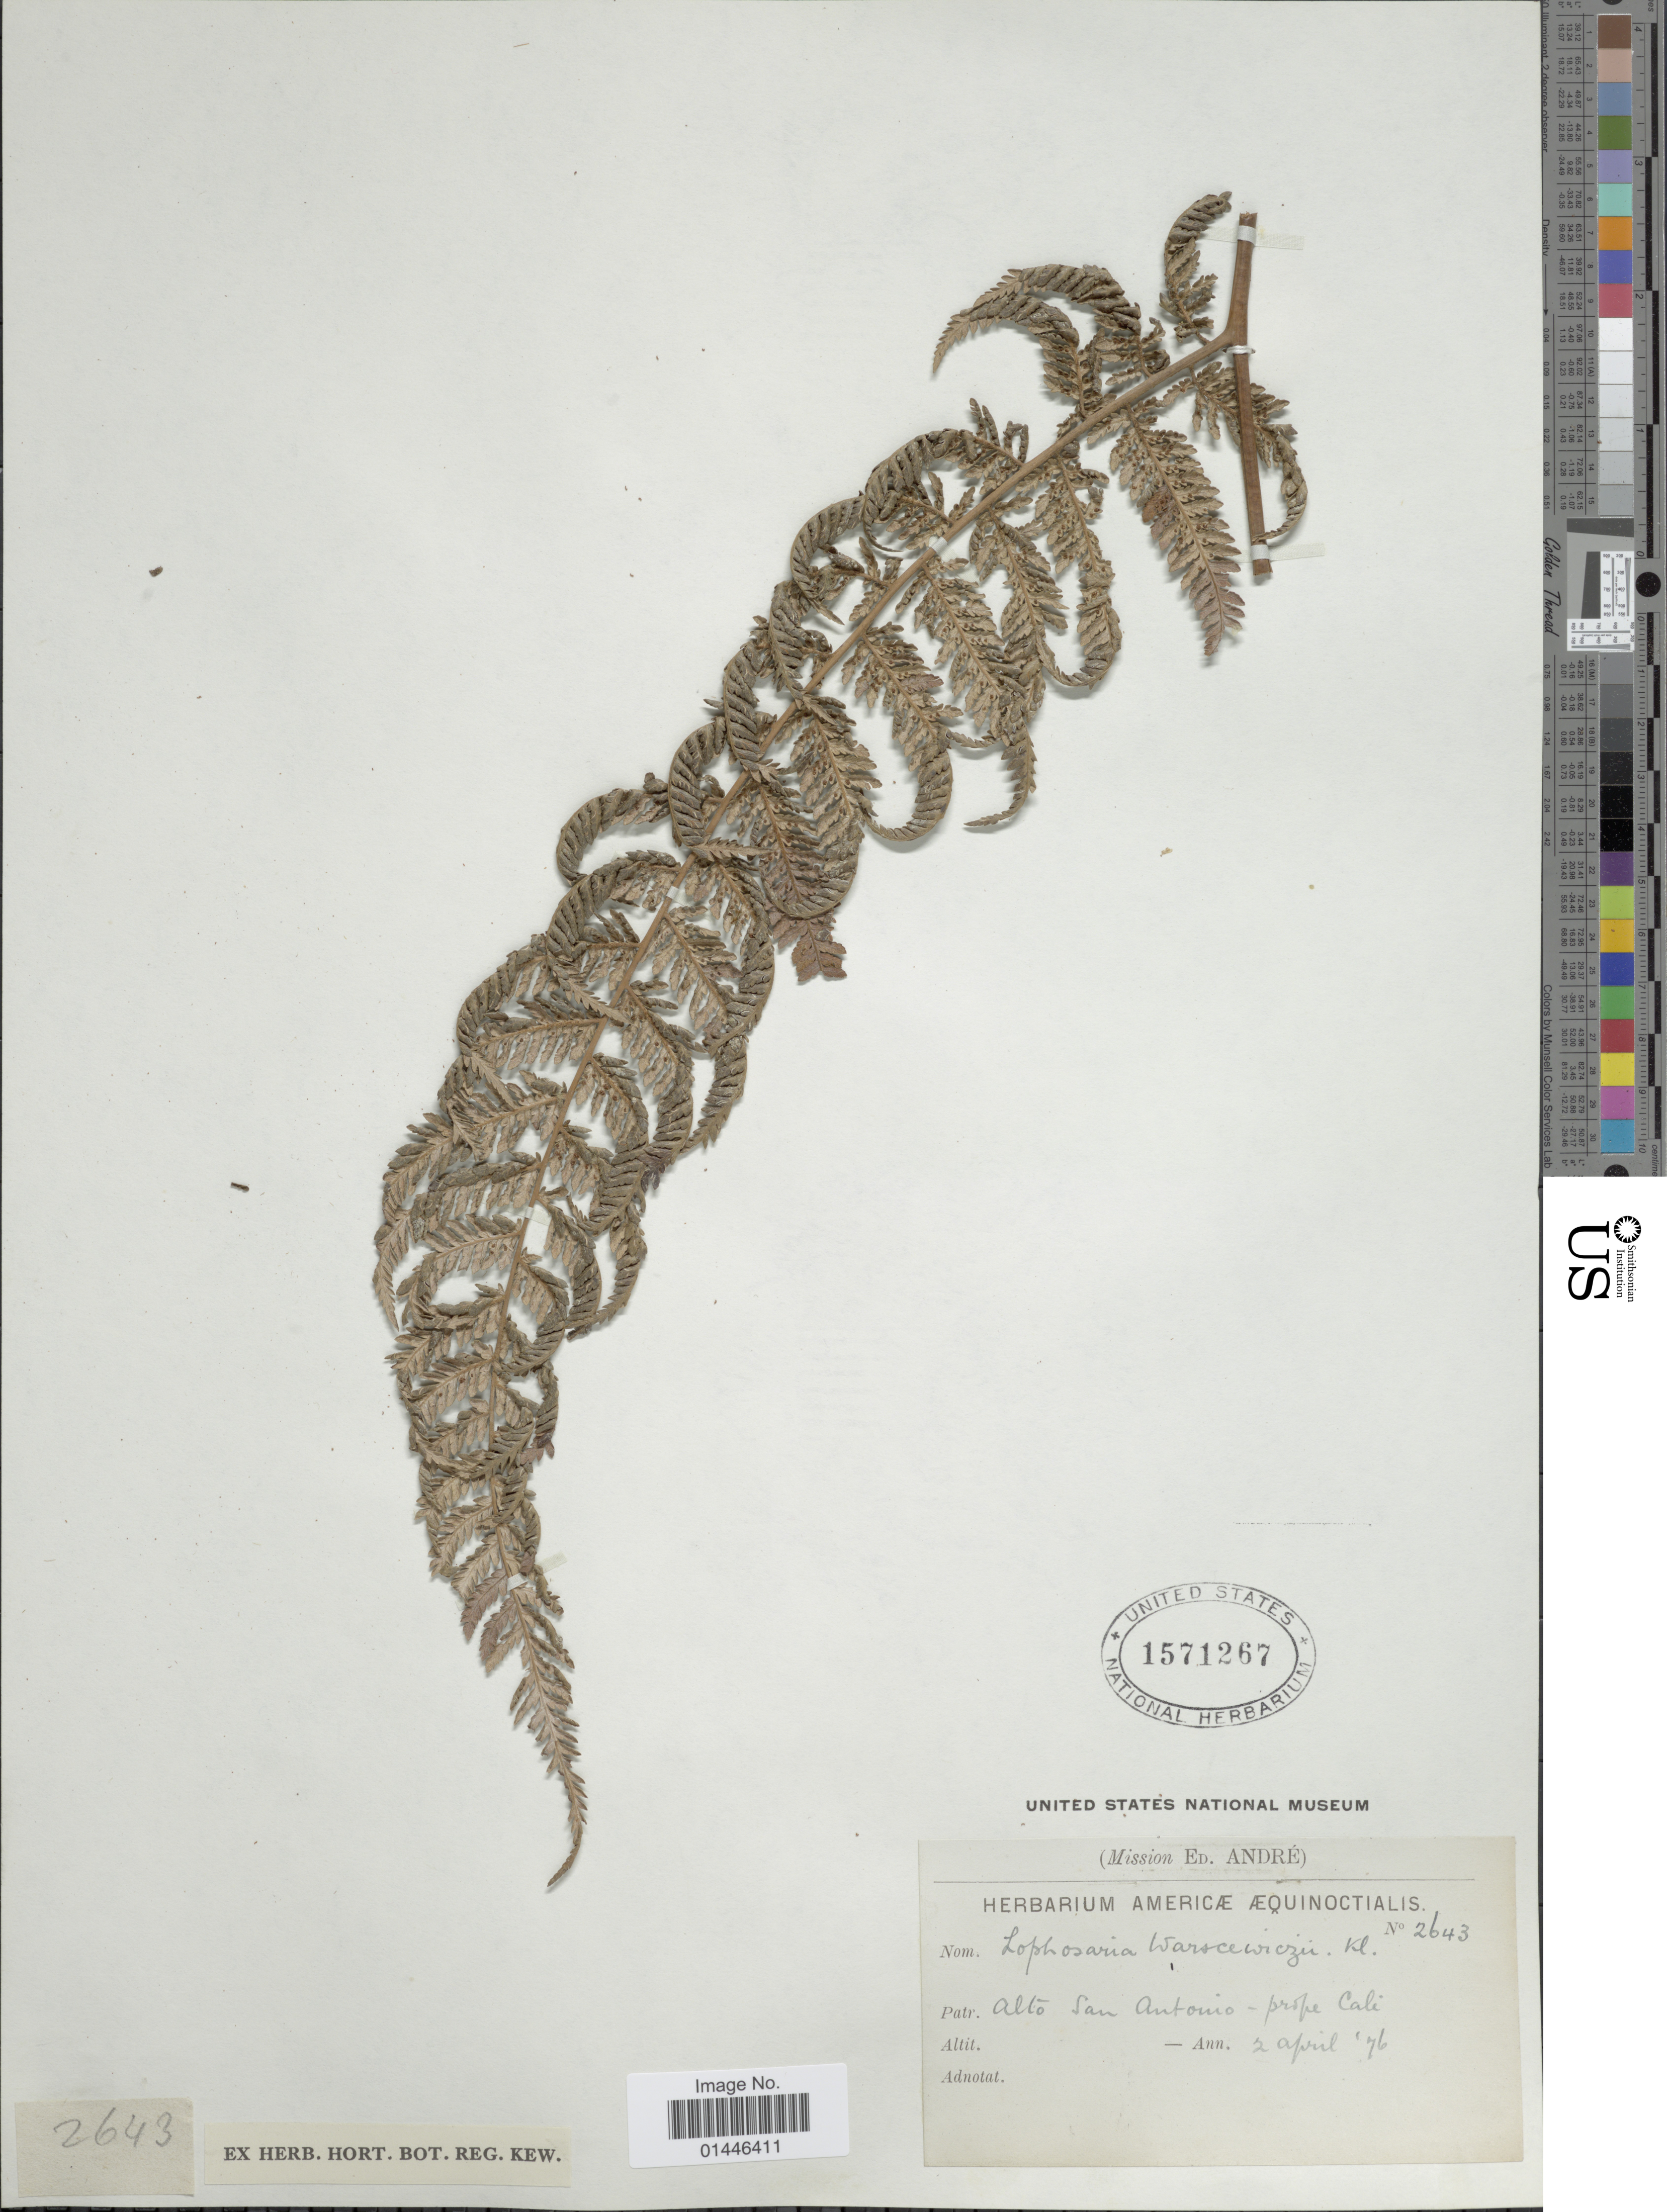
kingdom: Plantae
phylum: Tracheophyta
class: Polypodiopsida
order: Cyatheales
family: Dicksoniaceae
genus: Lophosoria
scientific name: Lophosoria quadripinnata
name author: (J.F. Gmel.) C. Chr.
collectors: É. F. André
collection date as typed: Transcribed d/m/y: 2/4/76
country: Colombia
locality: Alto San Antonio - Prope Cali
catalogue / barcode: US 1571267